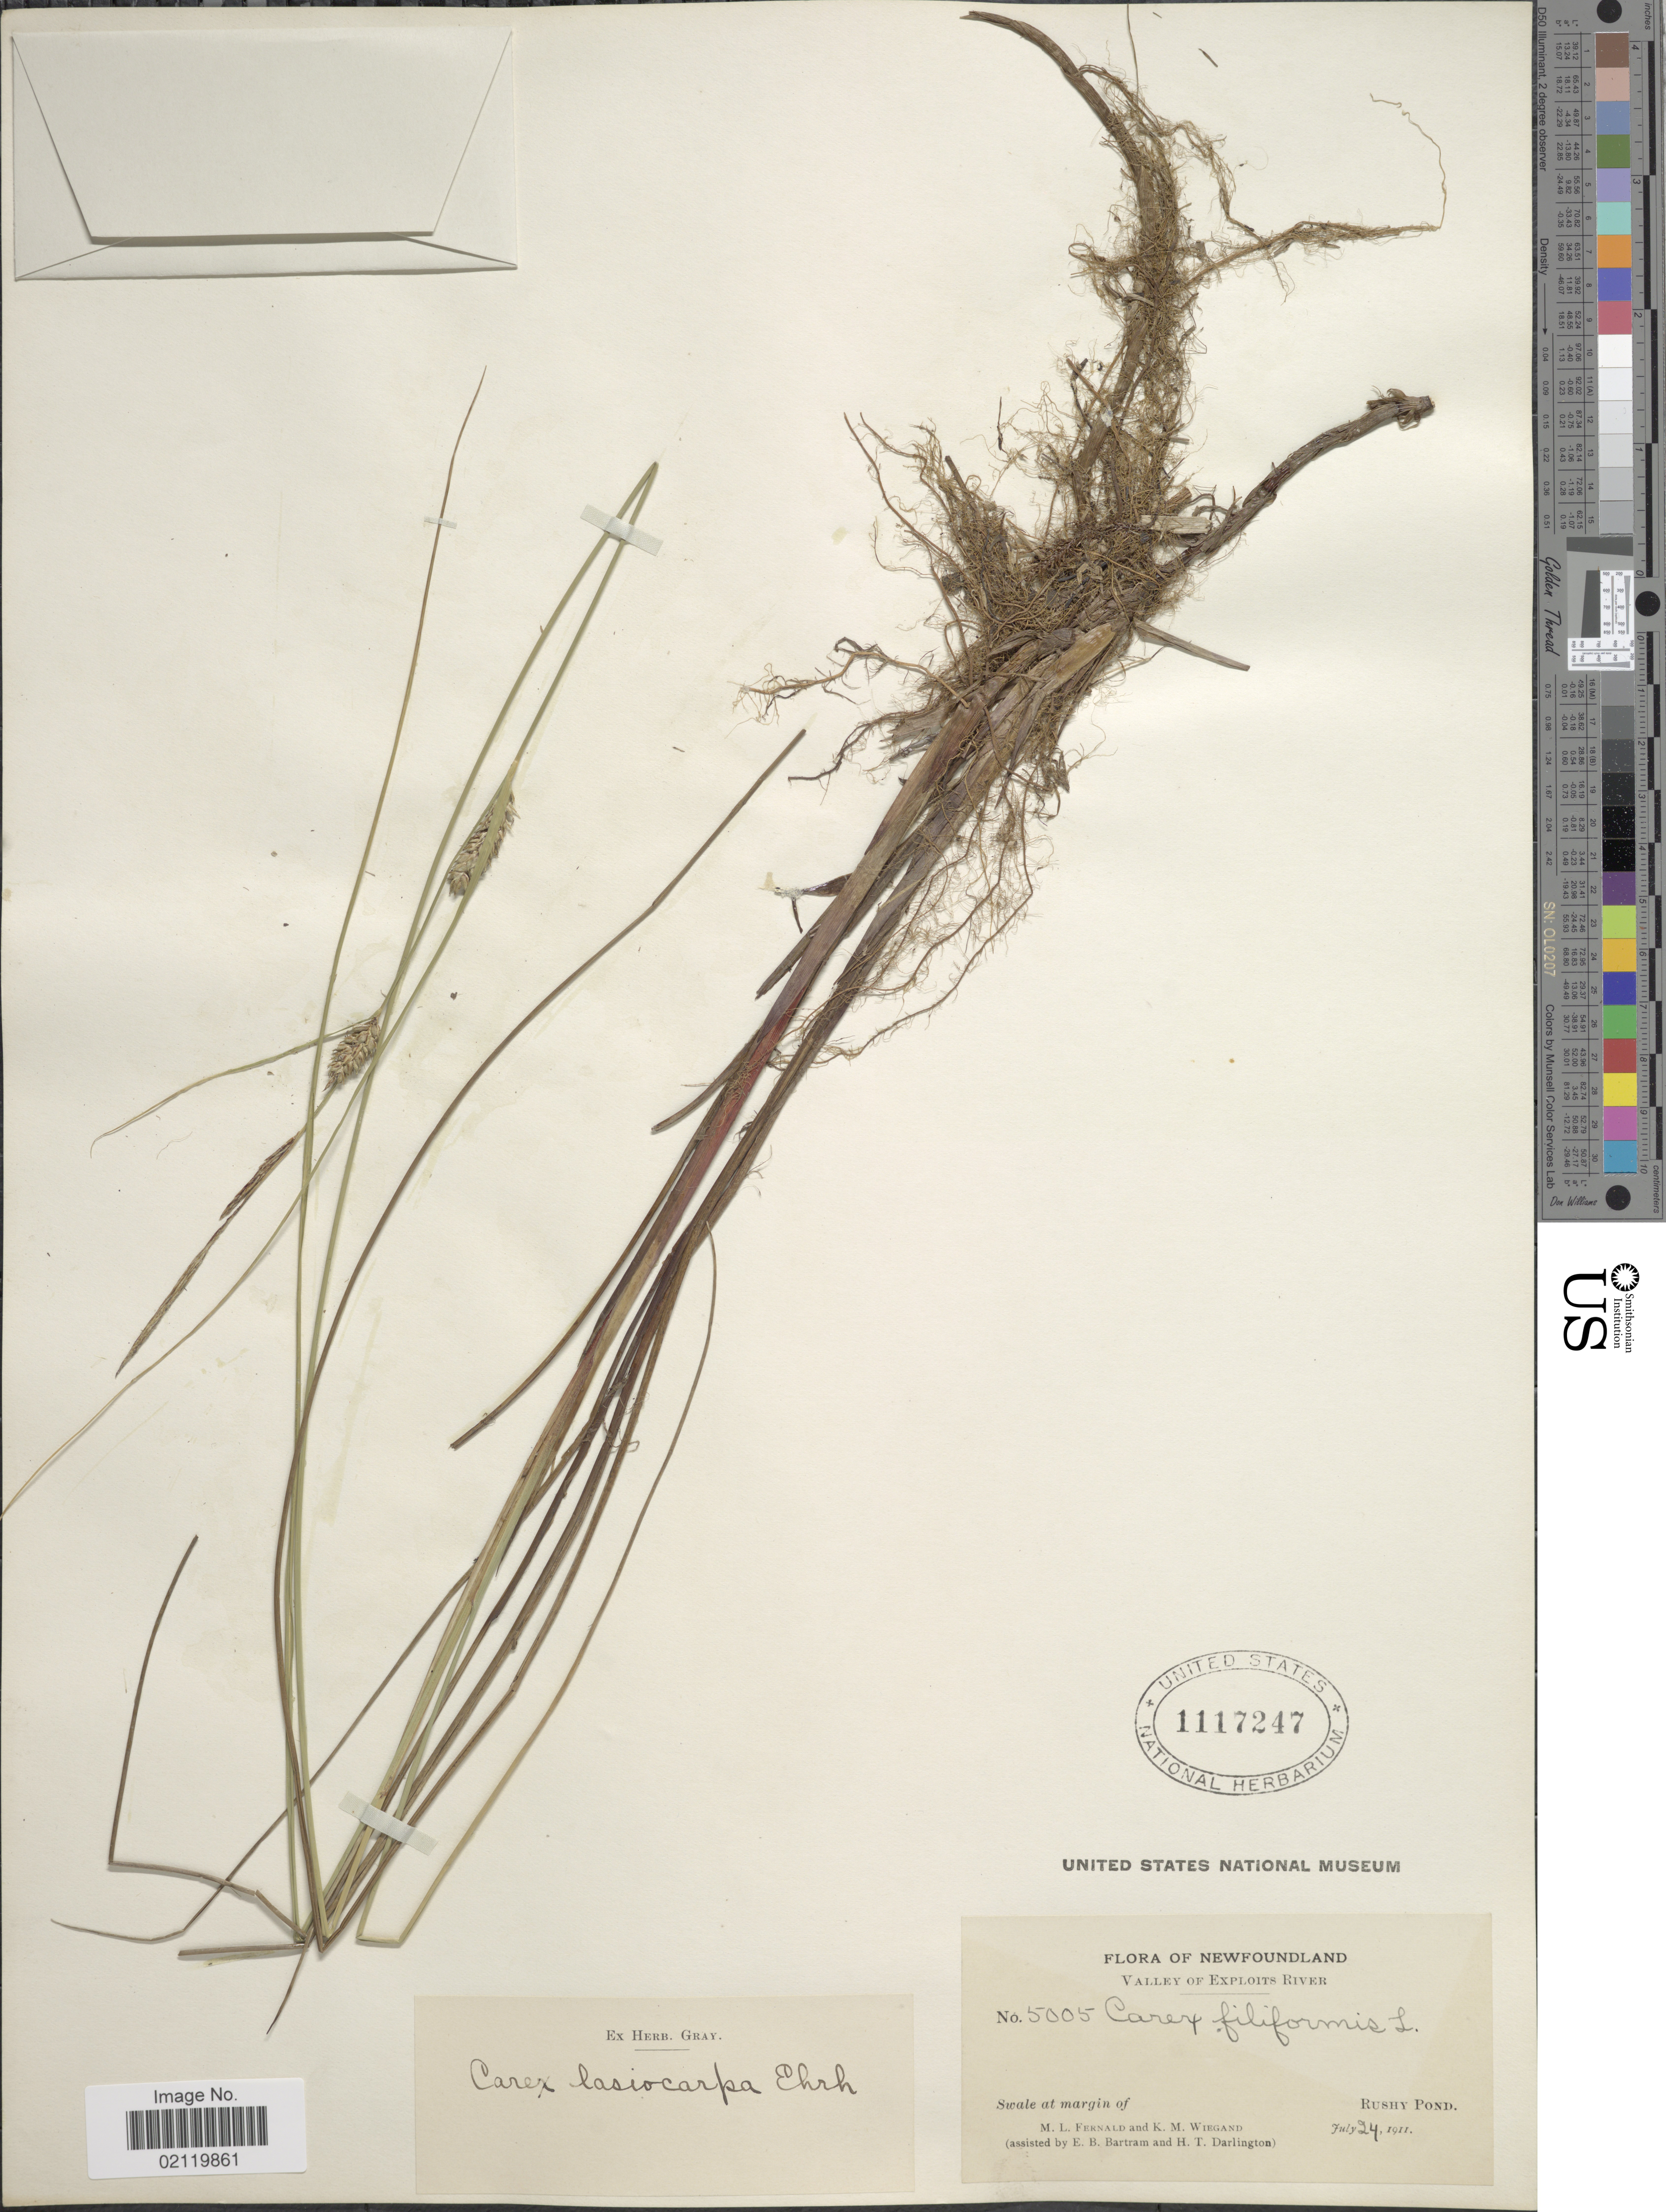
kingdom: Plantae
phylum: Tracheophyta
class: Liliopsida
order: Poales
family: Cyperaceae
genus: Carex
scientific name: Carex lasiocarpa var. americana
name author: Fernald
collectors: M. L. Fernald, K. M. Wiegand, E. B. Bartram & H. Darlington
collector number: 5005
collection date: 1911-07-24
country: Canada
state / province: Newfoundland and Labrador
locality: Valley of Exploits River. Swale at margin of Rushy Pond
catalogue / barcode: US 1117247